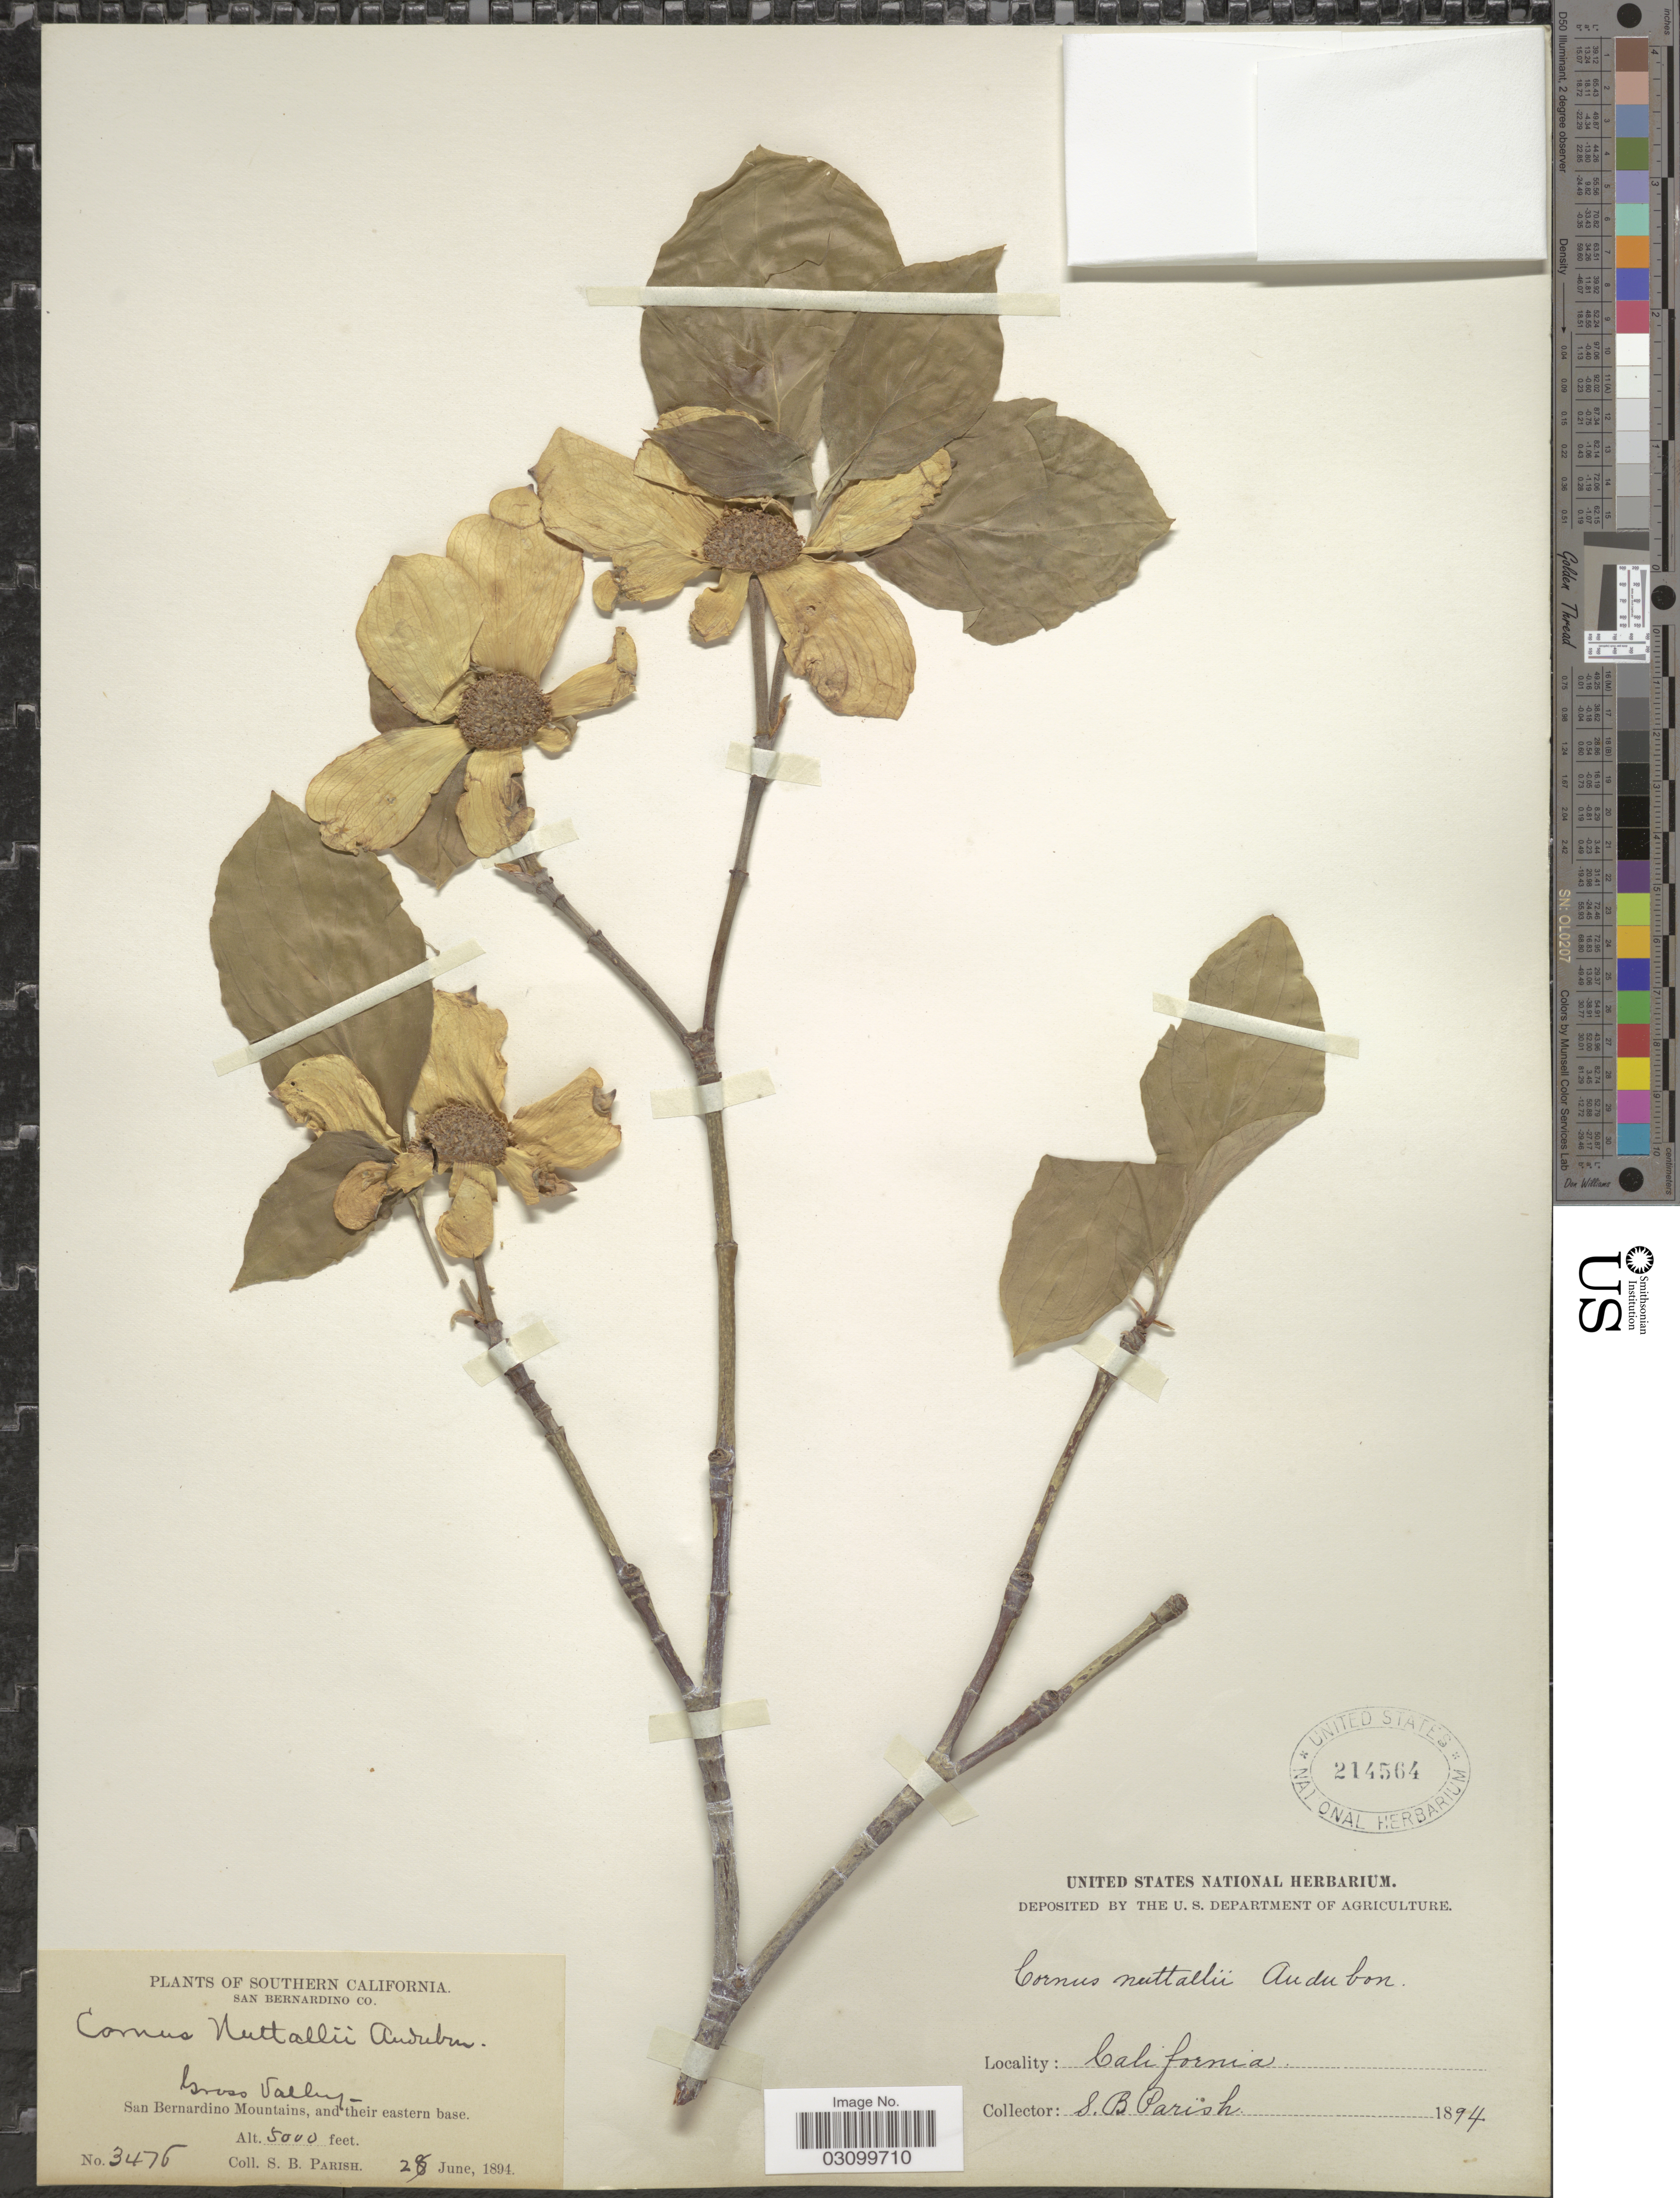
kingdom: Plantae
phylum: Tracheophyta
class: Magnoliopsida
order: Cornales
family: Cornaceae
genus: Cornus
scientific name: Cornus nuttallii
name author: Audubon ex Torr. & A. Gray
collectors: S. B. Parish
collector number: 3476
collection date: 1894-06-28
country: United States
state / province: California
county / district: San Bernardino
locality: Southern California. San Bernardino Co. Gross Valley. San Bernardino Mountains, and their eastern base.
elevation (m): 1524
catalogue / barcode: US 214564